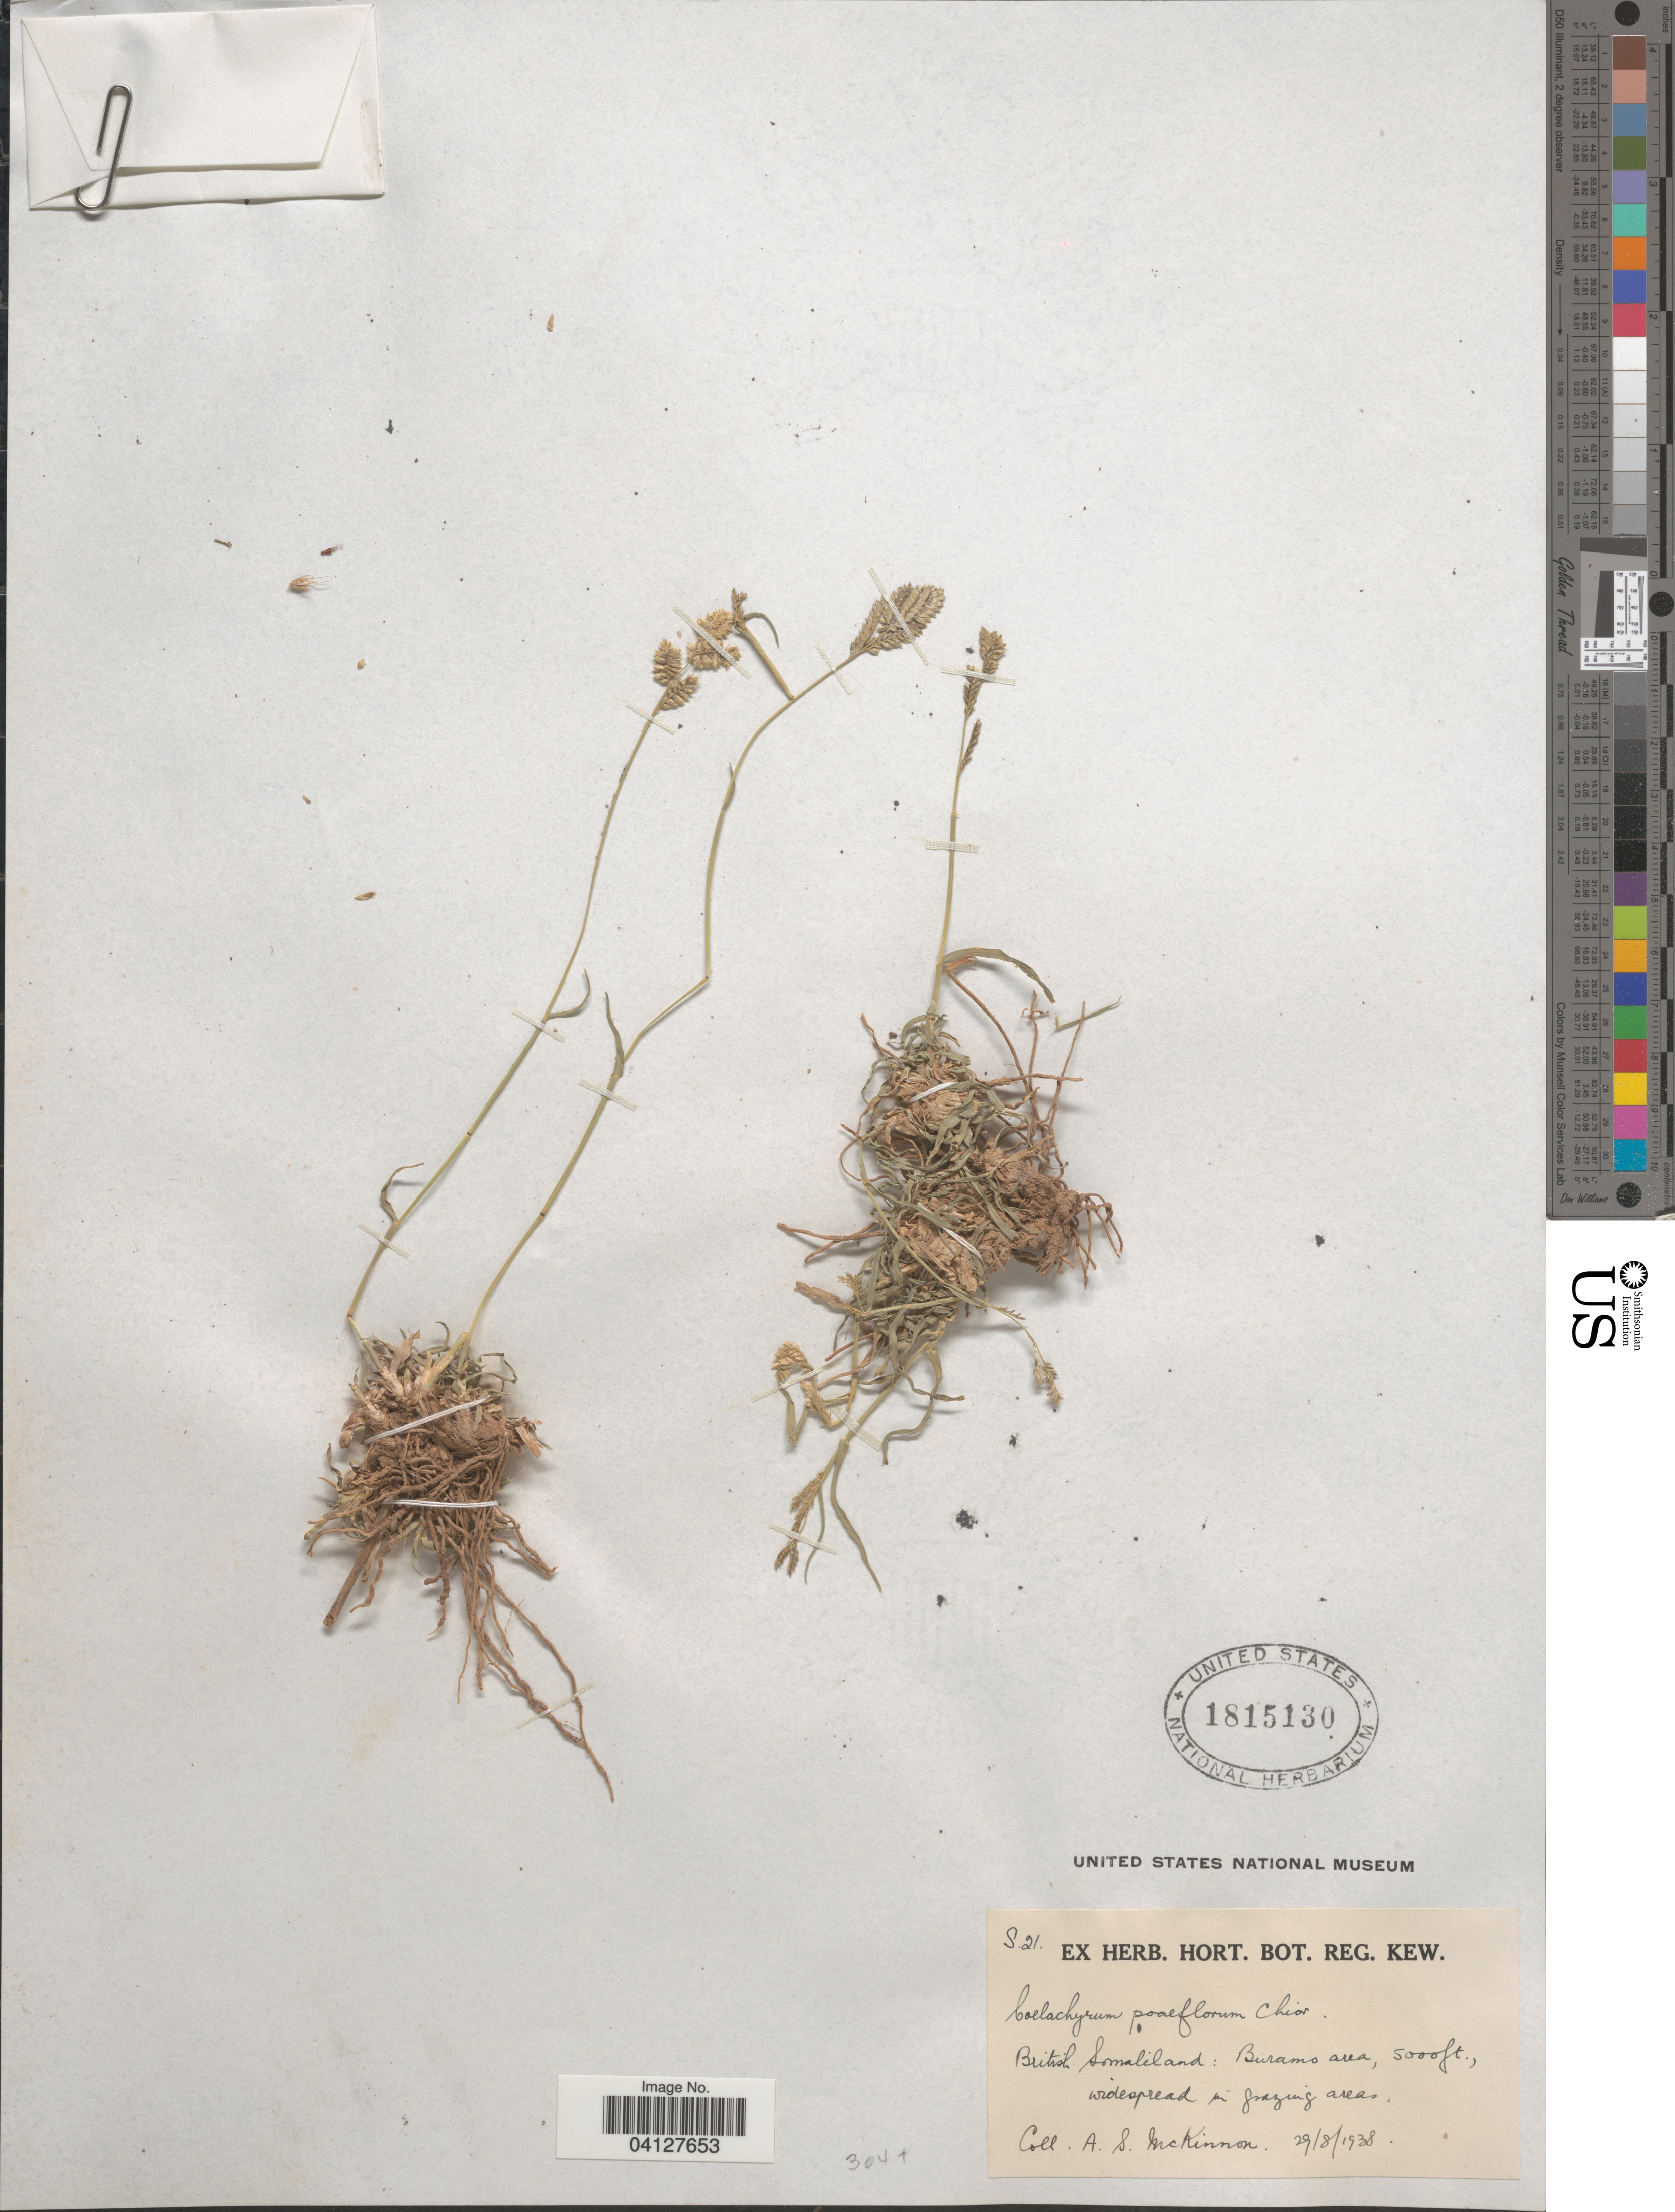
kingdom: Plantae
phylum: Tracheophyta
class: Liliopsida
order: Poales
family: Poaceae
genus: Coelachyrum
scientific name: Coelachyrum poiflorum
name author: Chiov.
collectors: A. Mckinnon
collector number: S21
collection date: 1938-08-29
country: Somalia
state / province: Awdal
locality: British Somaliland: Buramo area.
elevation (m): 1524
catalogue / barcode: US 1815130